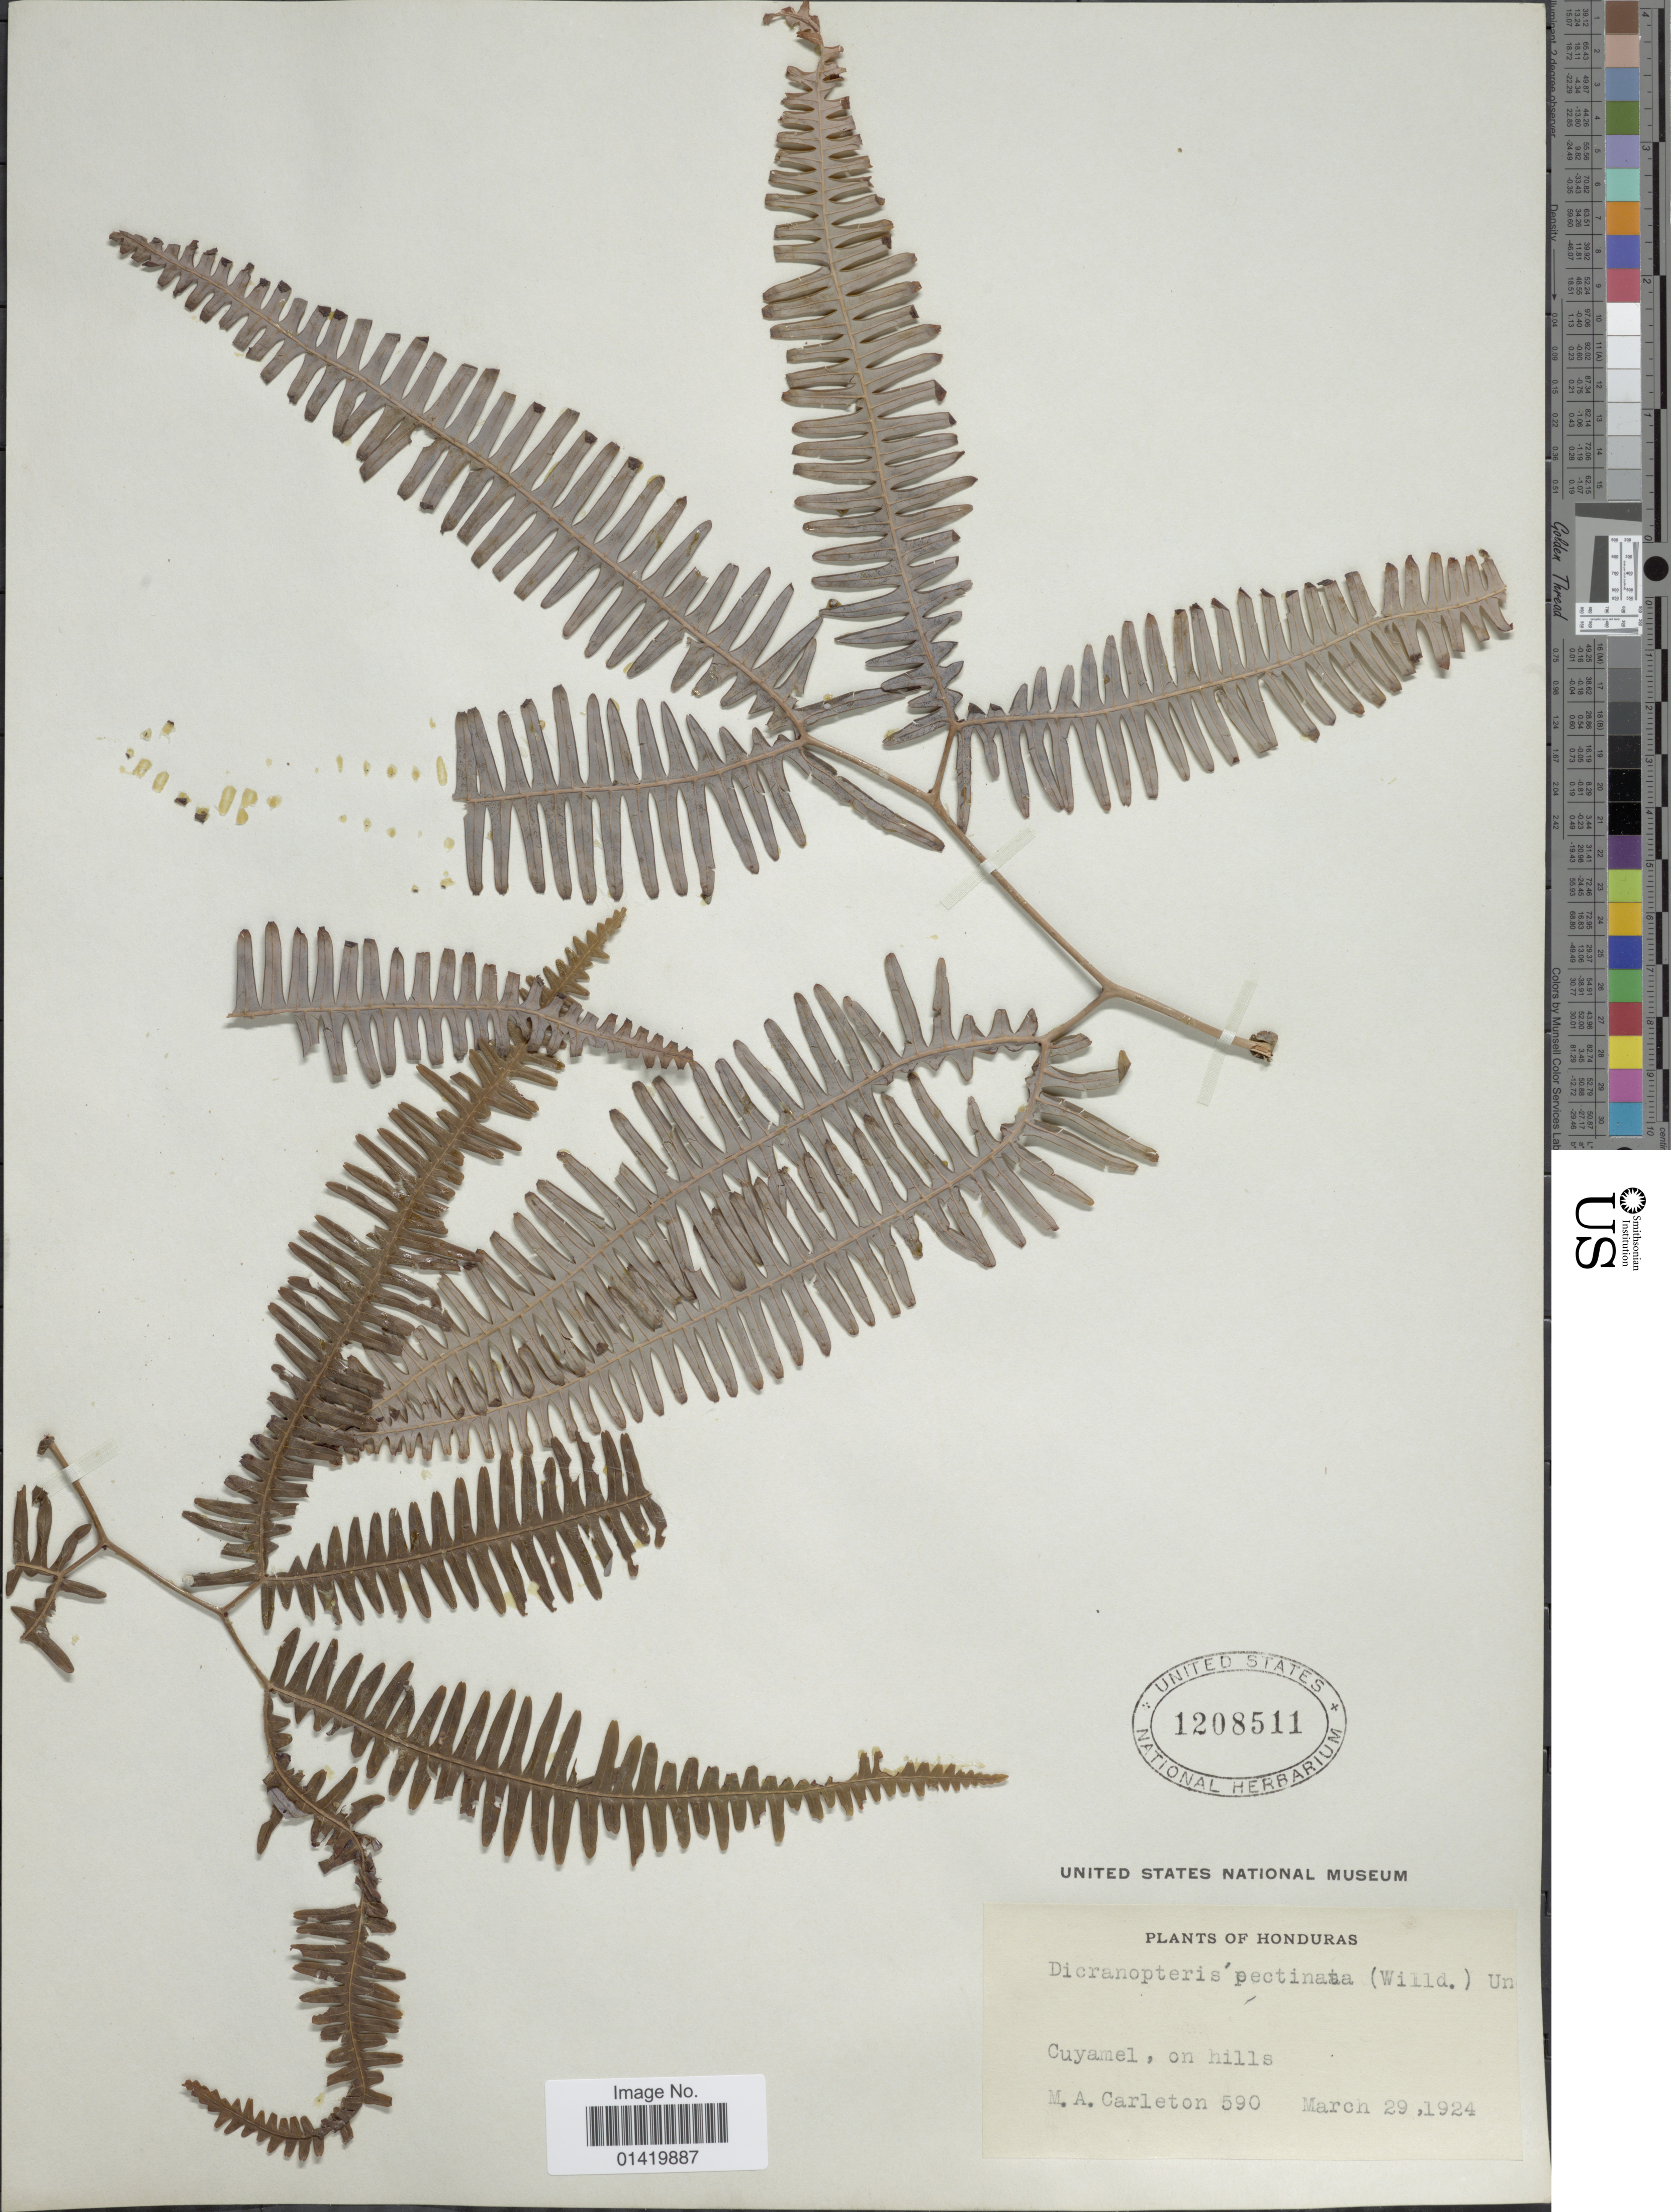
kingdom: Plantae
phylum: Tracheophyta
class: Polypodiopsida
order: Gleicheniales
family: Gleicheniaceae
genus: Gleichenella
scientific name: Gleichenella pectinata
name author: (Willd.) Ching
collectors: M. A. Carleton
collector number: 590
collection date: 1924-03-29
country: Honduras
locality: Cuyamel, on hills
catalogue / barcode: US 1208511